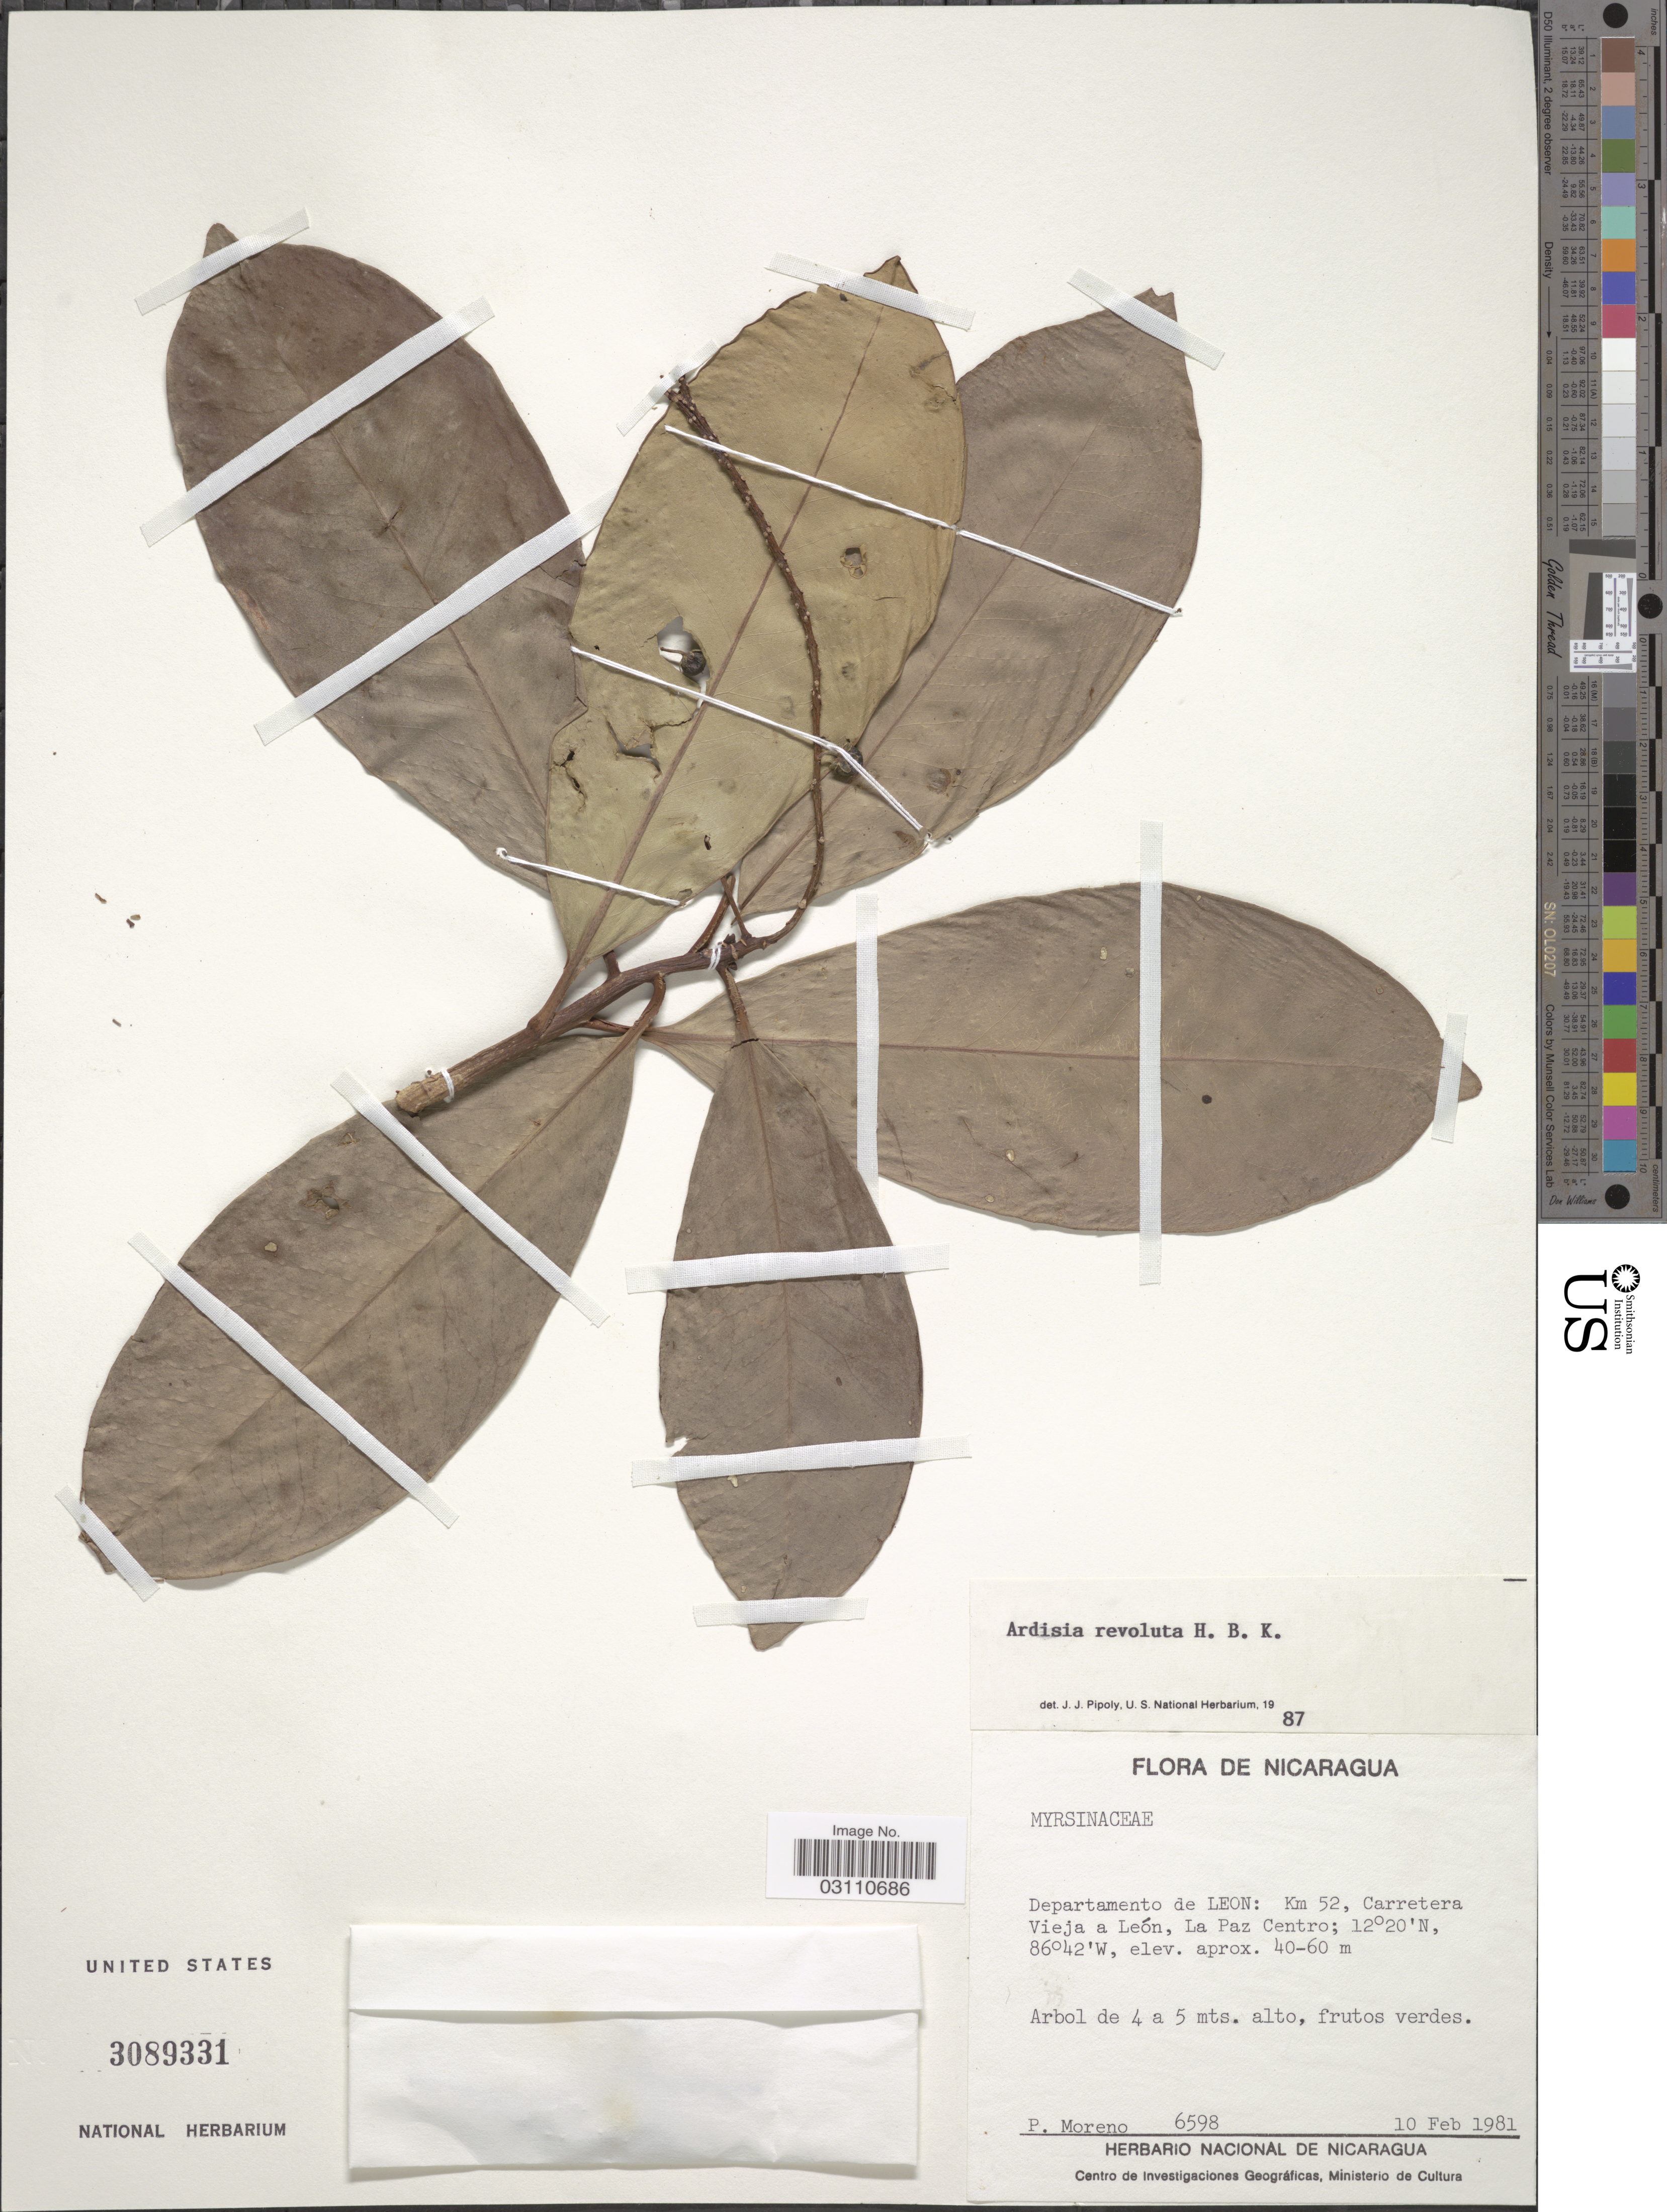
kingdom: Plantae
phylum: Tracheophyta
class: Magnoliopsida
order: Ericales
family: Primulaceae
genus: Ardisia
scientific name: Ardisia revoluta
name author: Kunth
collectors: P. Moreno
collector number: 6598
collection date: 1981-02-10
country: Nicaragua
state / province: Leon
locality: Departamento de Leon: Km 52, Carretera Vieja a León, La Paz Centro.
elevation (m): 40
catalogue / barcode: US 3089331